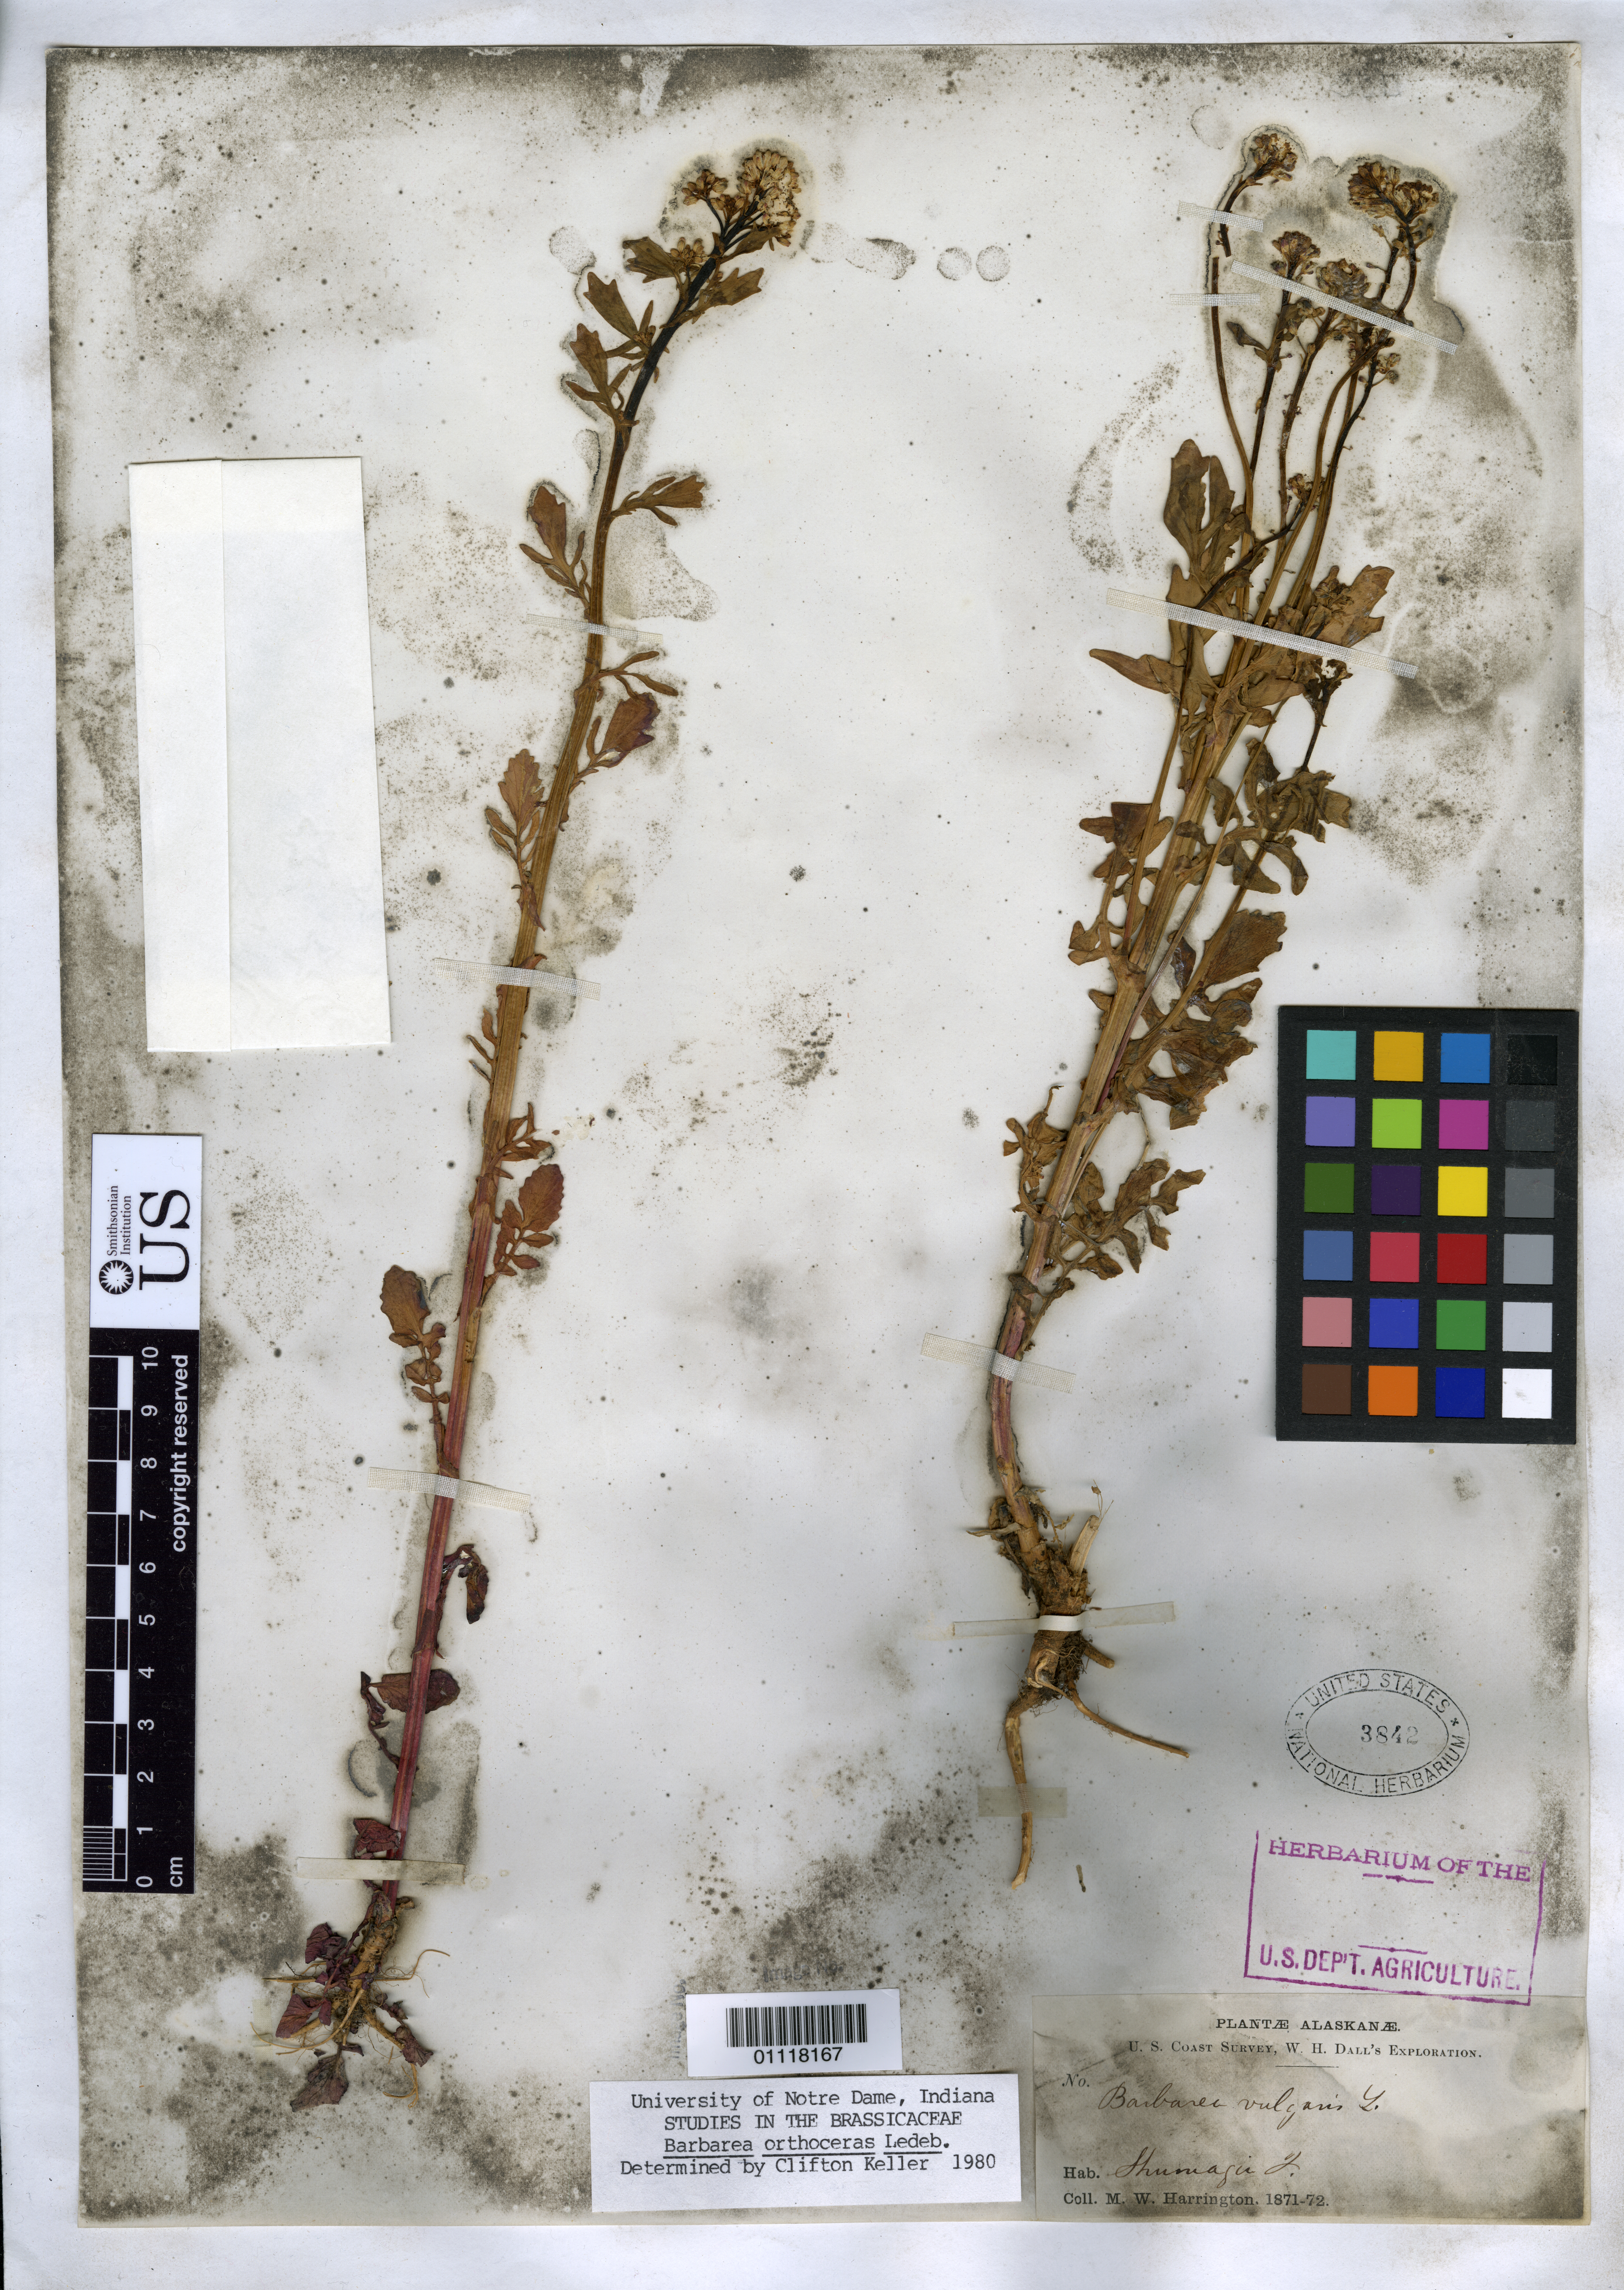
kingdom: Plantae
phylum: Tracheophyta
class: Magnoliopsida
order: Brassicales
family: Brassicaceae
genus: Barbarea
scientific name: Barbarea orthoceras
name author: Ledeb.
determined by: Keller, C.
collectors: M. W. Harrington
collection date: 1871/1872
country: United States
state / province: Alaska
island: Shumagin Islands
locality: Shumagin Islands.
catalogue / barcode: US 3842